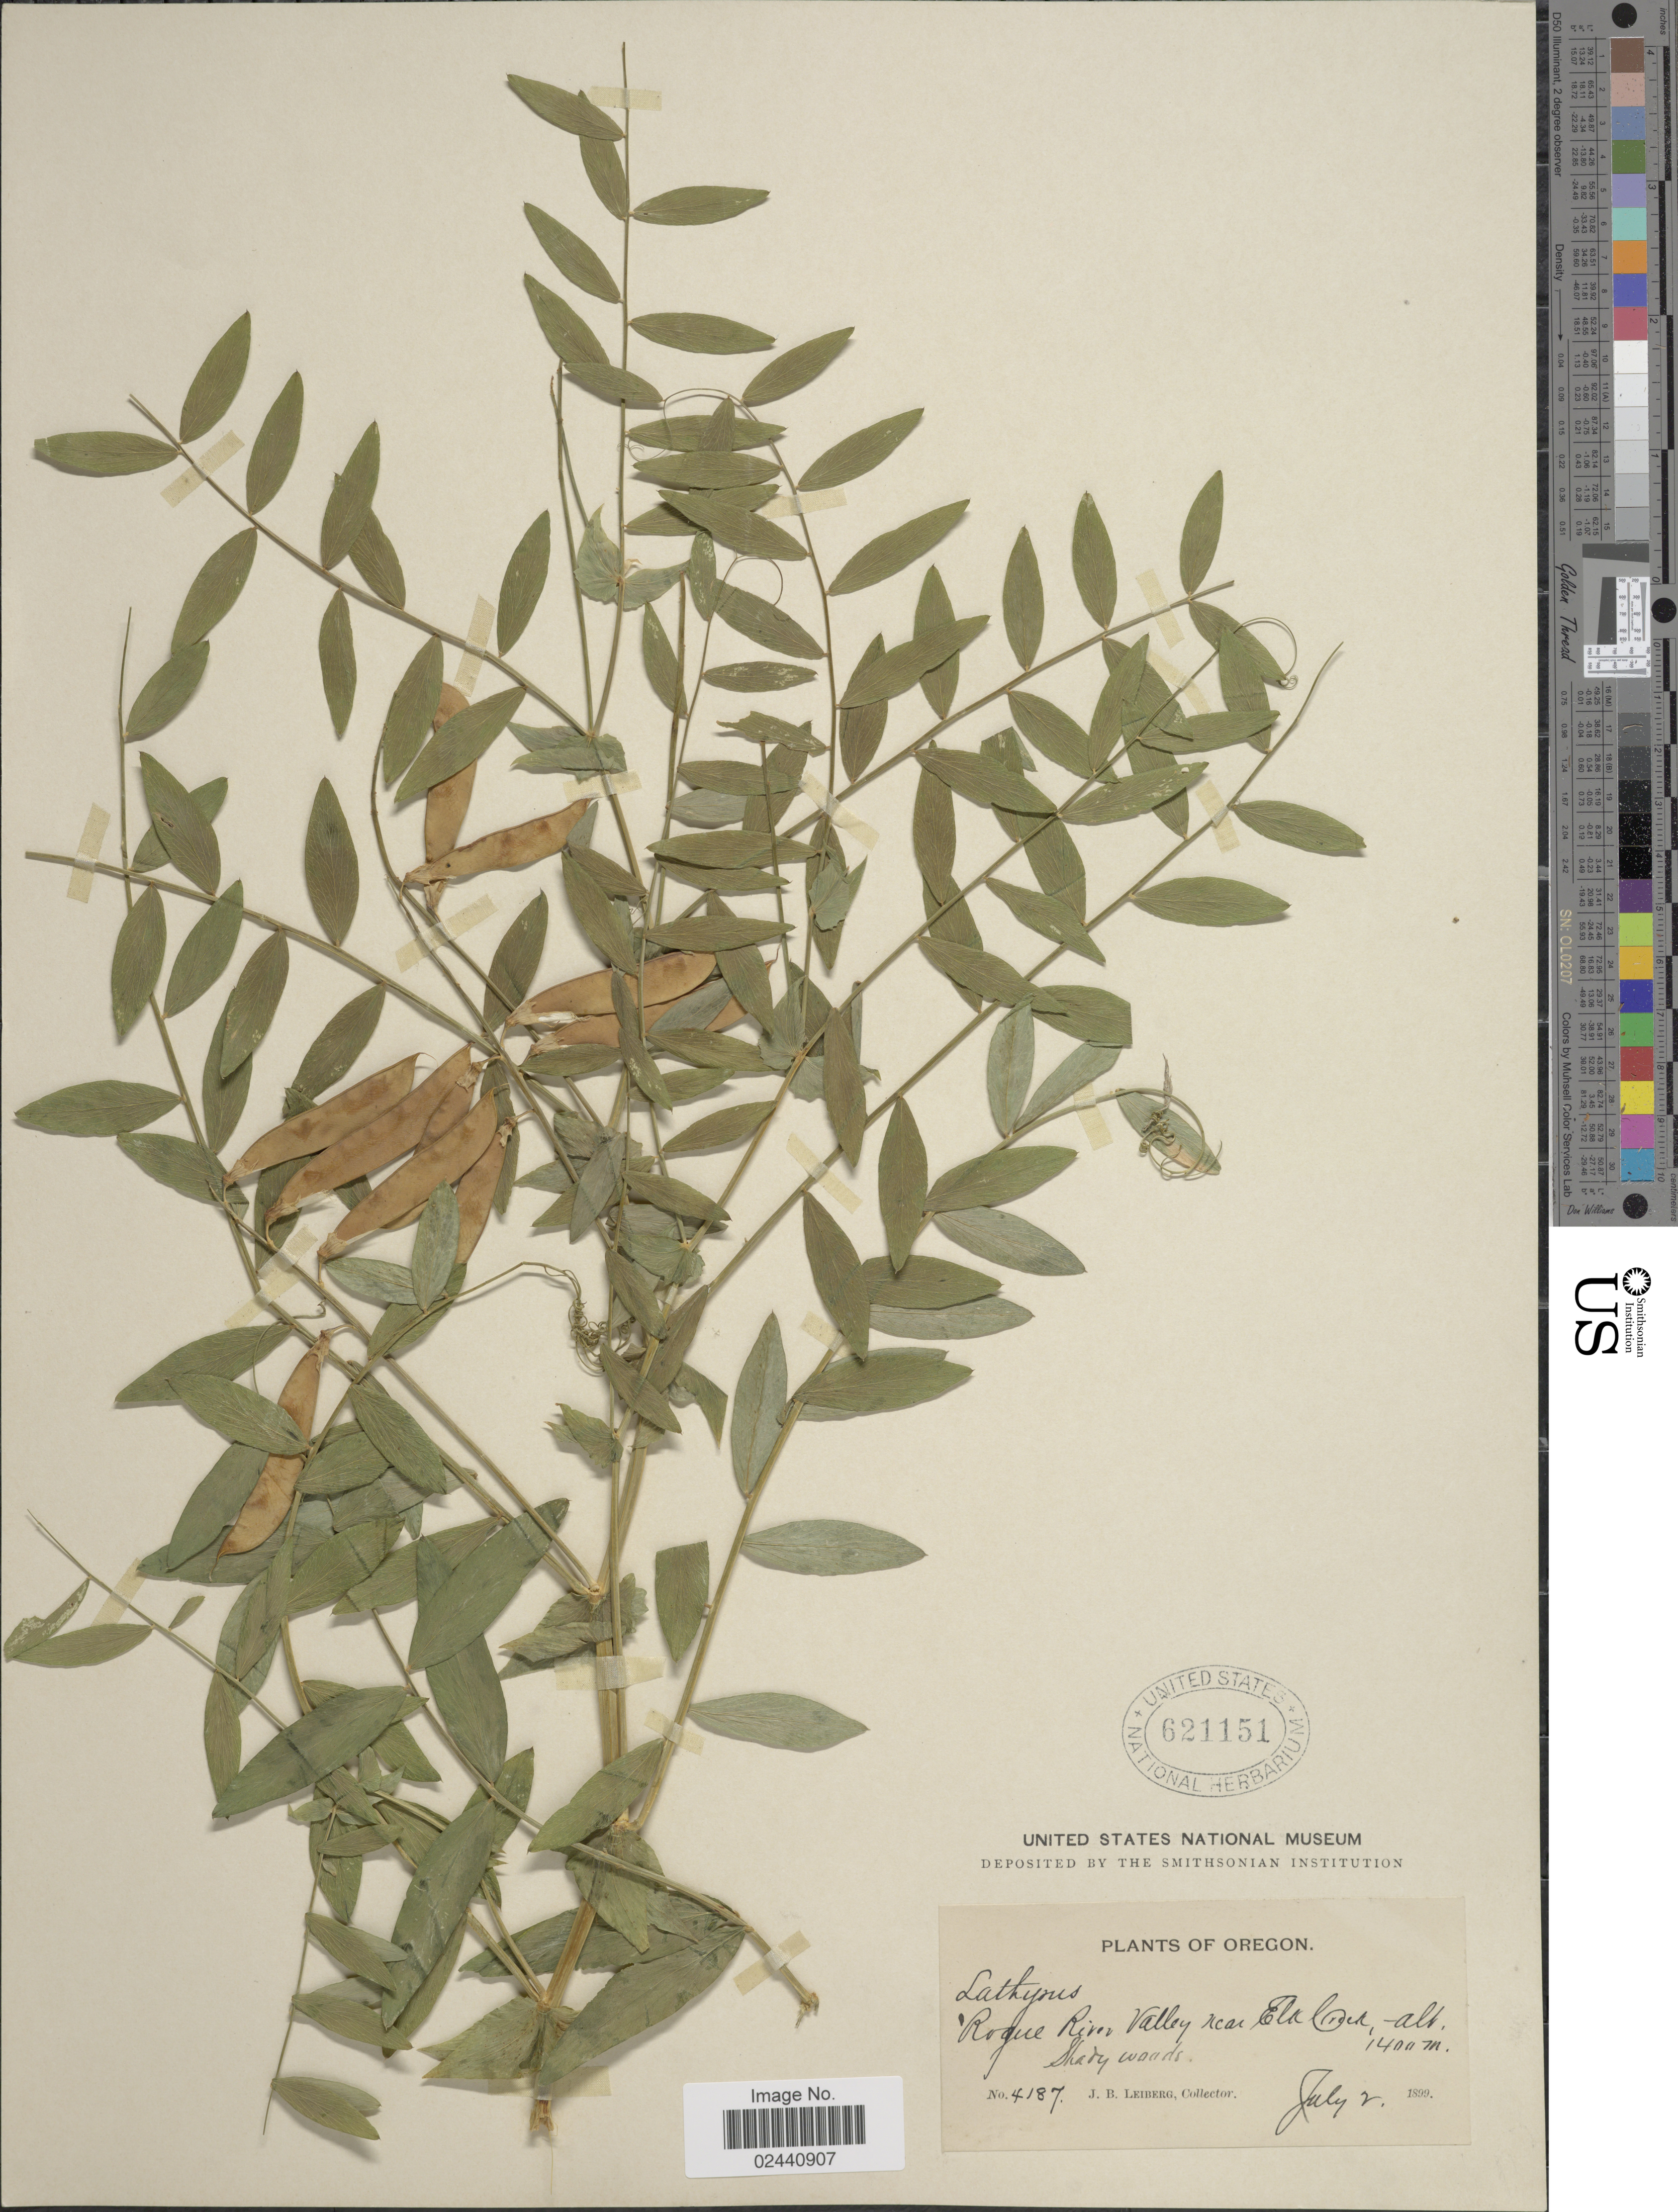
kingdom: Plantae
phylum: Tracheophyta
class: Magnoliopsida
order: Fabales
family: Fabaceae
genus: Lathyrus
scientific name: Lathyrus lanszwertii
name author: Kellogg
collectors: J. B. Leiberg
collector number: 4187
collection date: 1899-07-02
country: United States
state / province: Oregon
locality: Rogue River Valley near Elk Creek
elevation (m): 1400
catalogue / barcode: US 621151